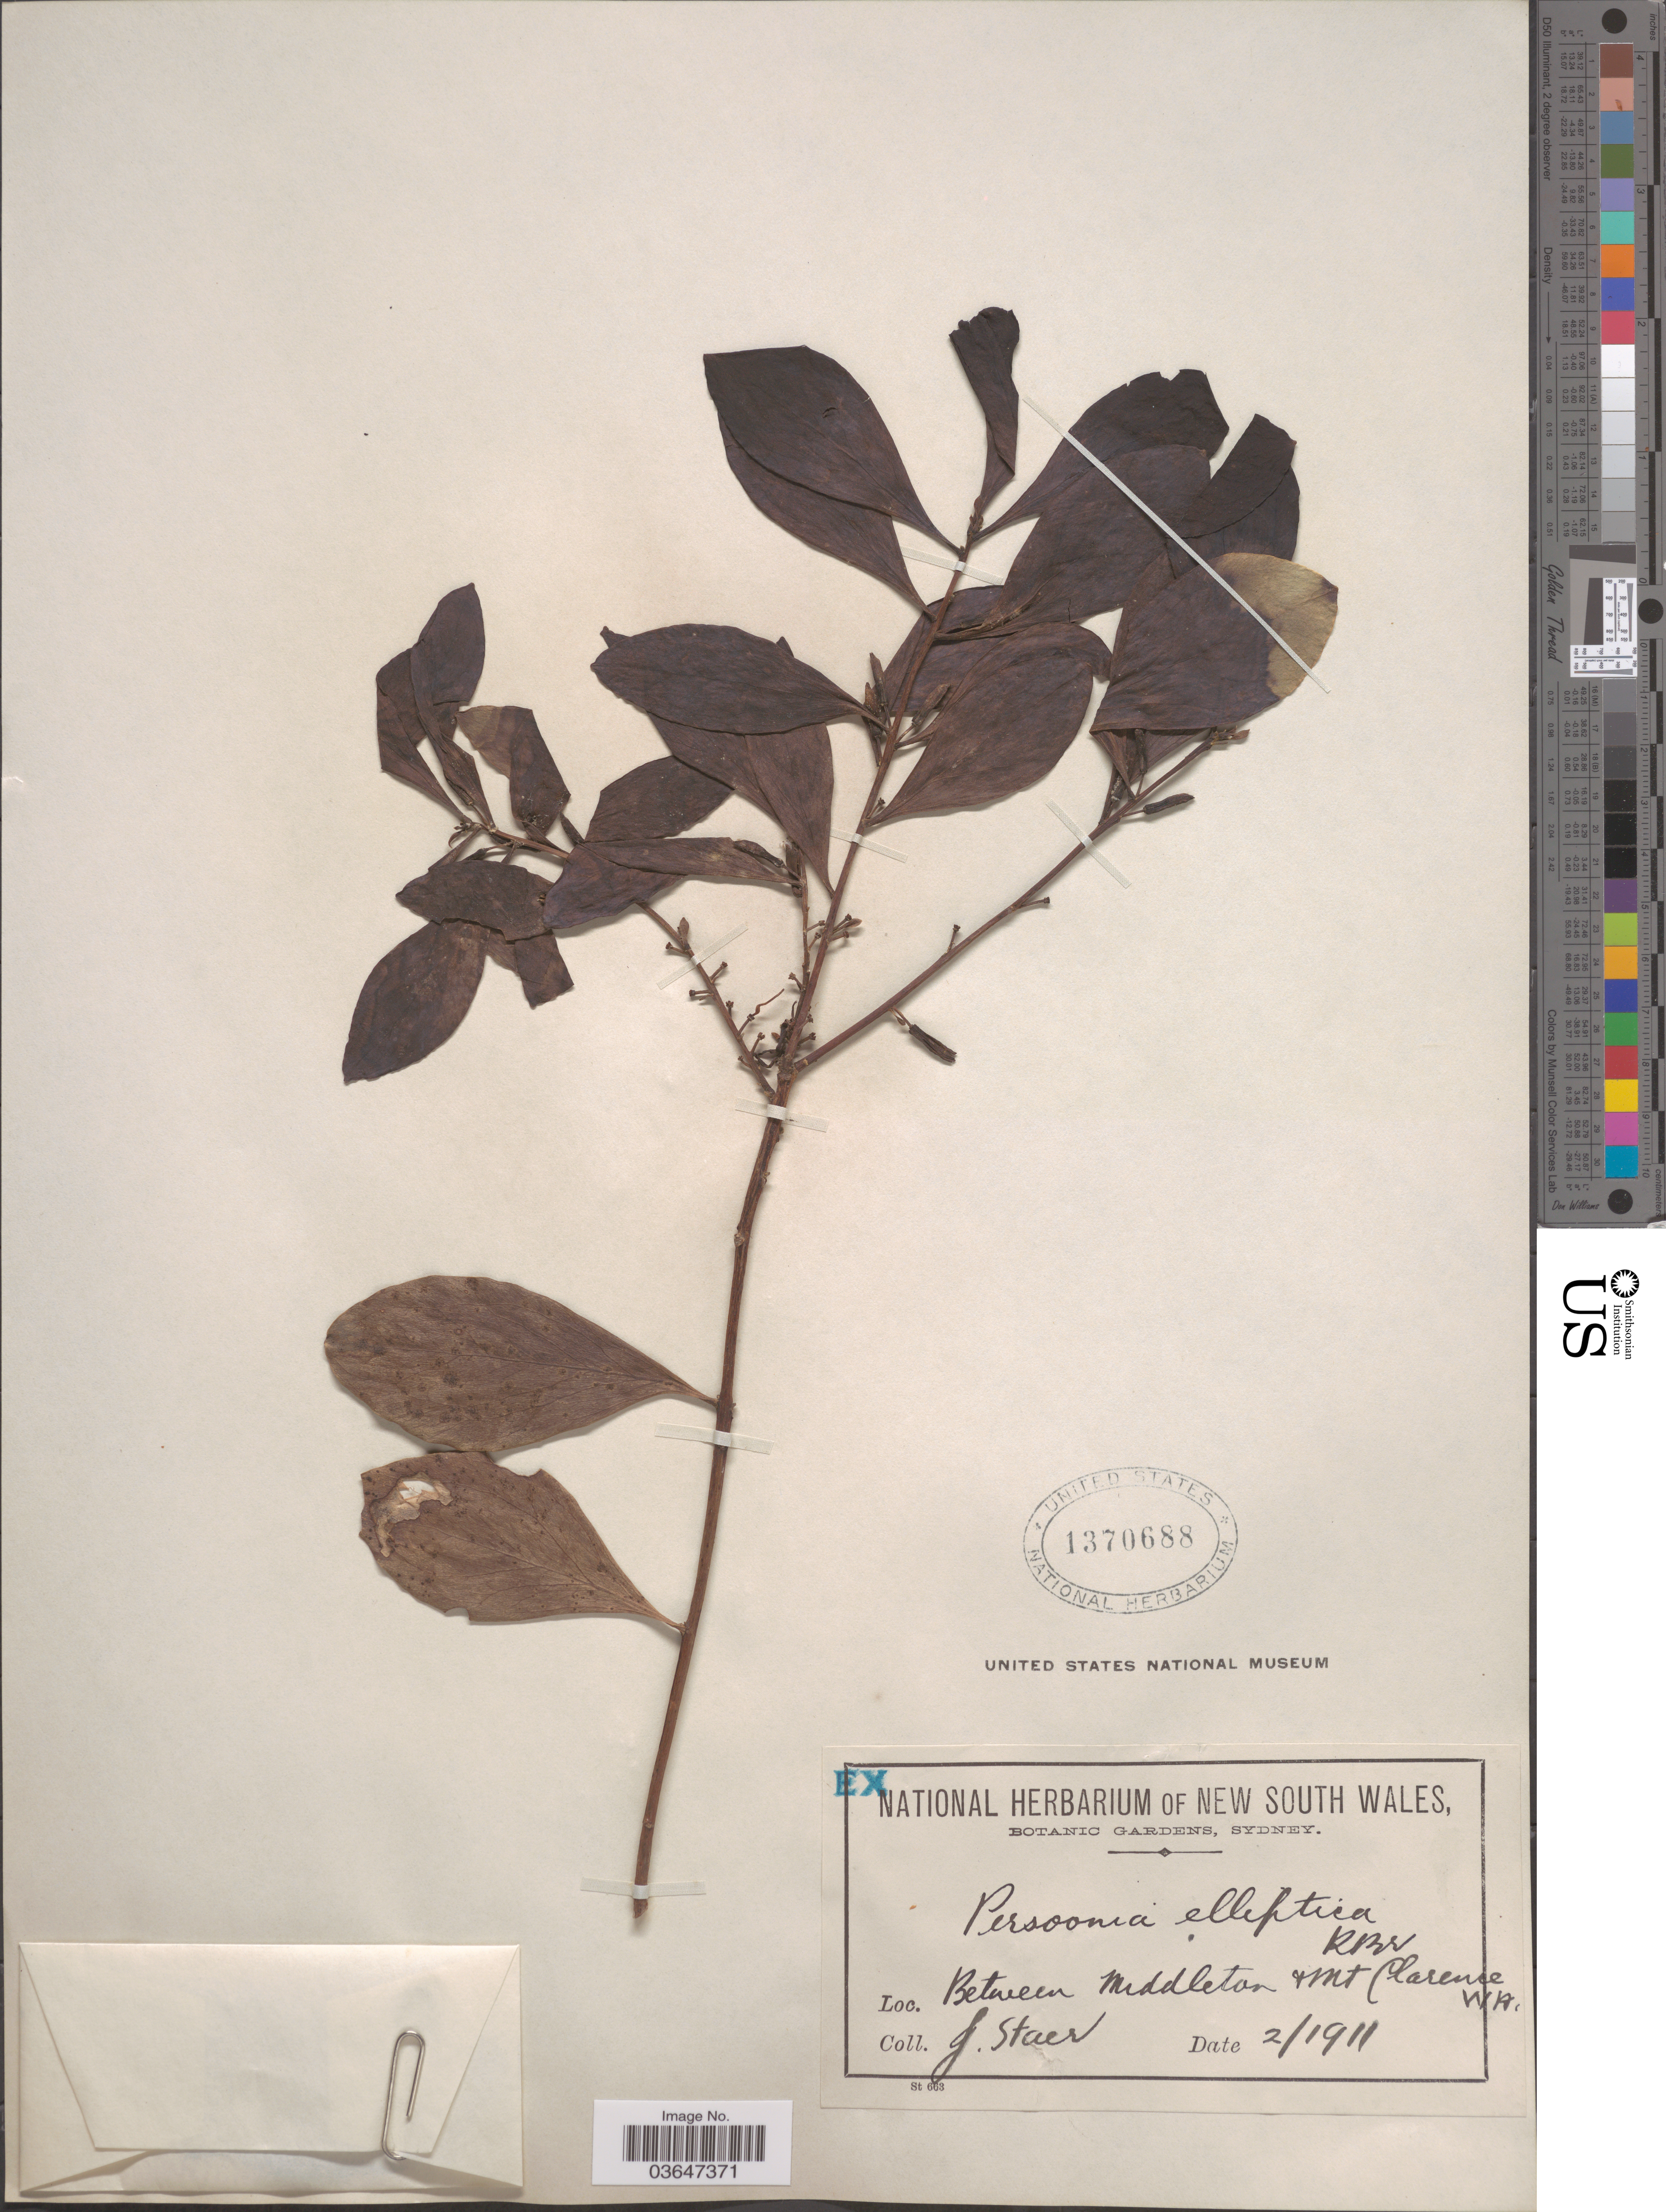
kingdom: Plantae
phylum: Tracheophyta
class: Magnoliopsida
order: Proteales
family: Proteaceae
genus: Persoonia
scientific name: Persoonia elliptica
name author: R. Br.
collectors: J. Staer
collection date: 1911-02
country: Australia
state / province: Western Australia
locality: Between Middleton & Mt Clarence. W.A.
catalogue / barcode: US 1370688